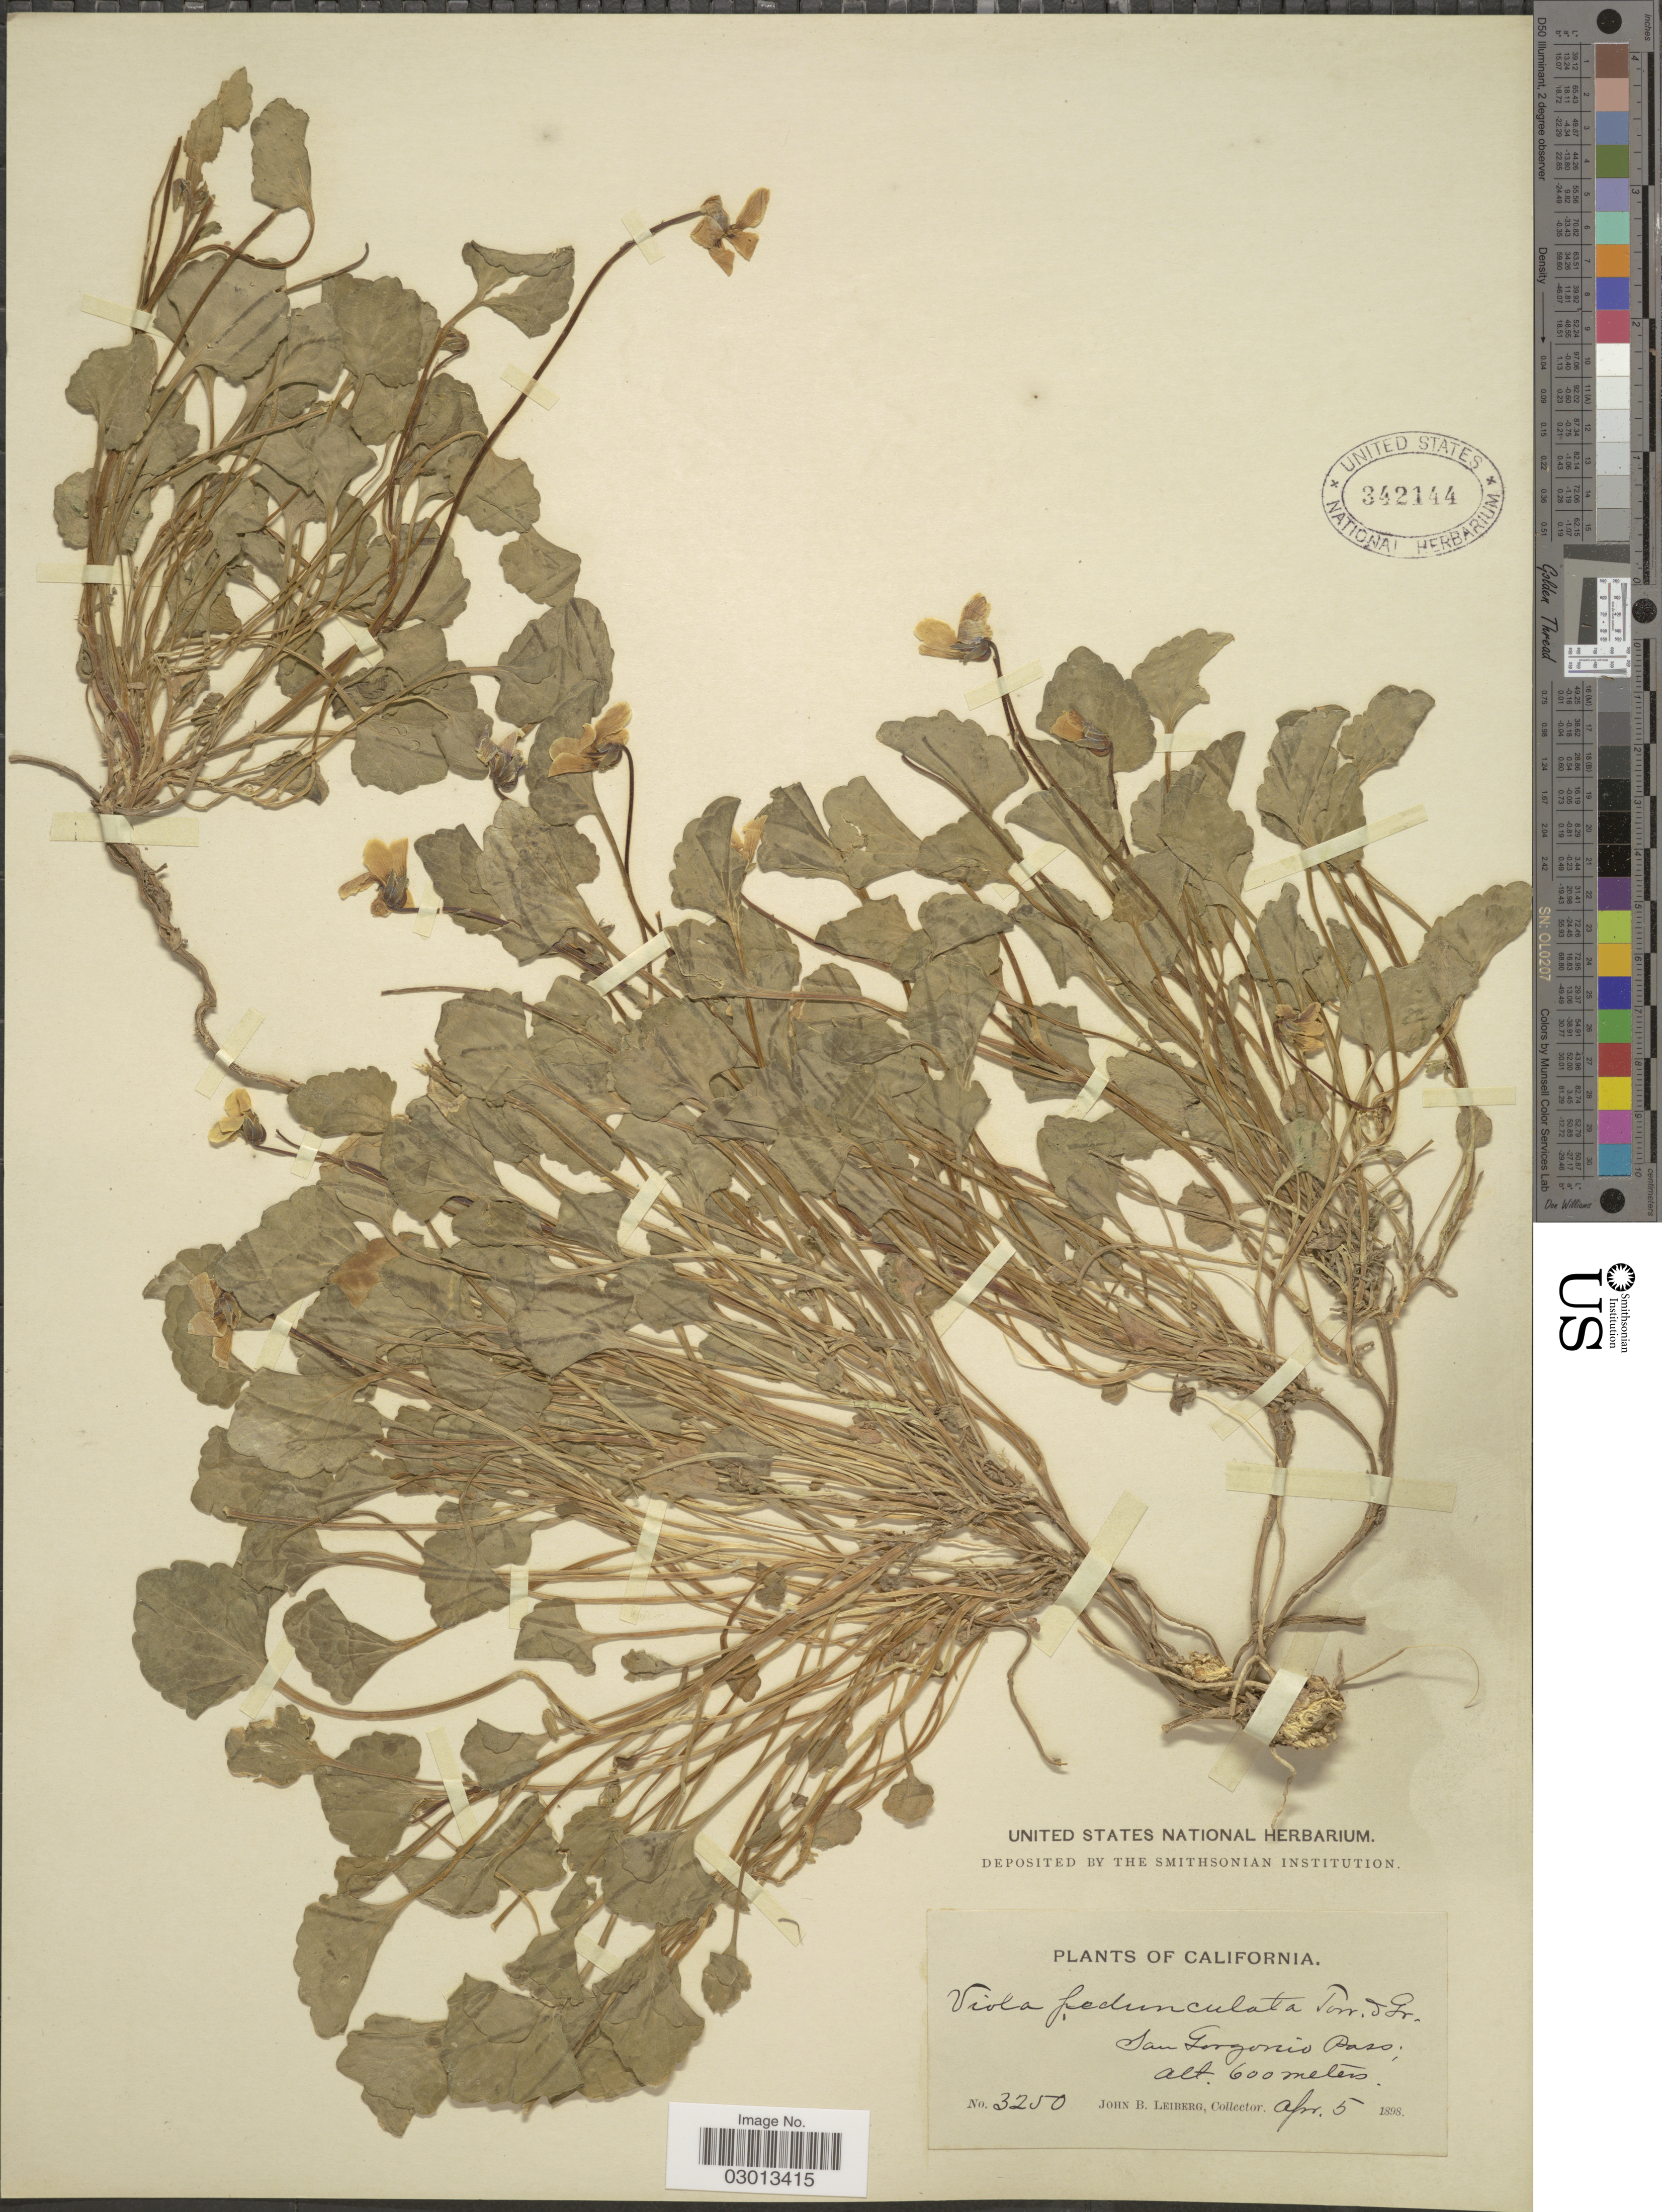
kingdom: Plantae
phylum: Tracheophyta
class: Magnoliopsida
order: Malpighiales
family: Violaceae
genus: Viola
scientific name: Viola pedunculata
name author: Torr. & A. Gray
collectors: J. B. Leiberg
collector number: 3250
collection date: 1898-04-05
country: United States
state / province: California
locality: San Gorgonio Pass.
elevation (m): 600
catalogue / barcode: US 342144